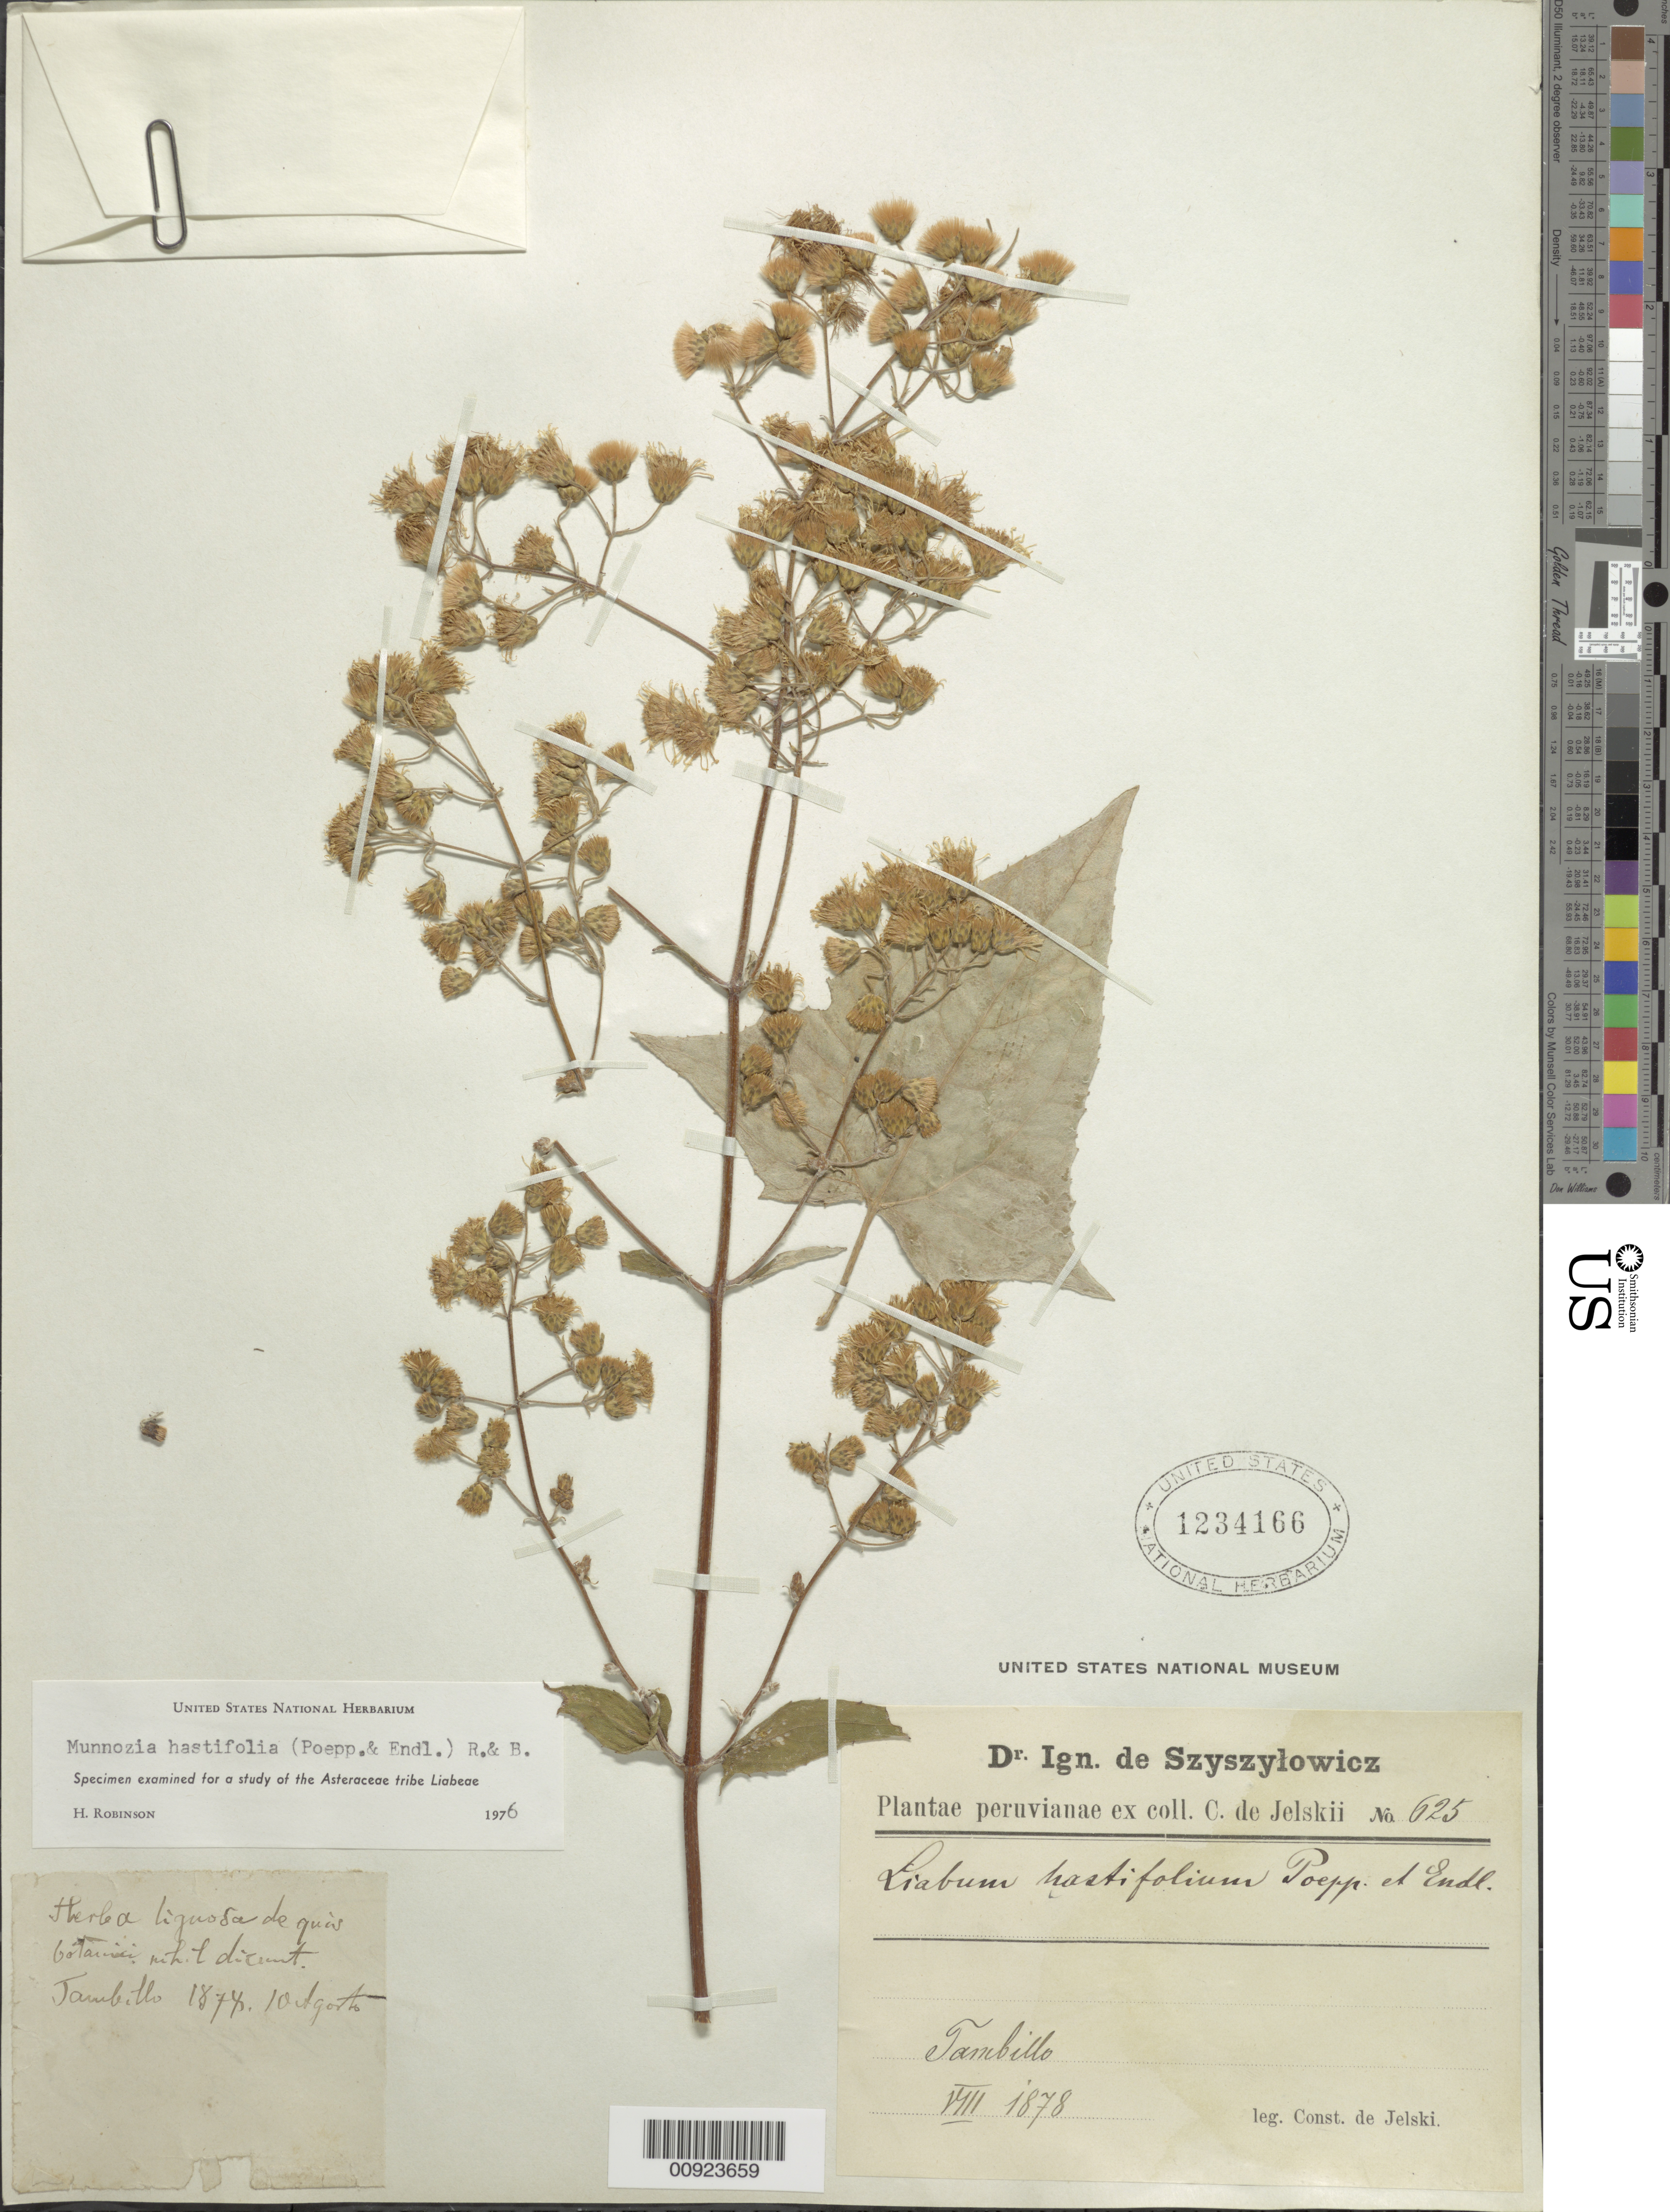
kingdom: Plantae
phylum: Tracheophyta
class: Magnoliopsida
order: Asterales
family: Asteraceae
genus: Munnozia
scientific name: Munnozia hastifolia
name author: (Poepp.) H. Rob. & Brettell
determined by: Robinson, Harold E., (US)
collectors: C. de Jelski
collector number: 625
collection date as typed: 18 August 1878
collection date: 1878-08-18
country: Peru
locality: Tambillo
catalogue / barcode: US 1234166